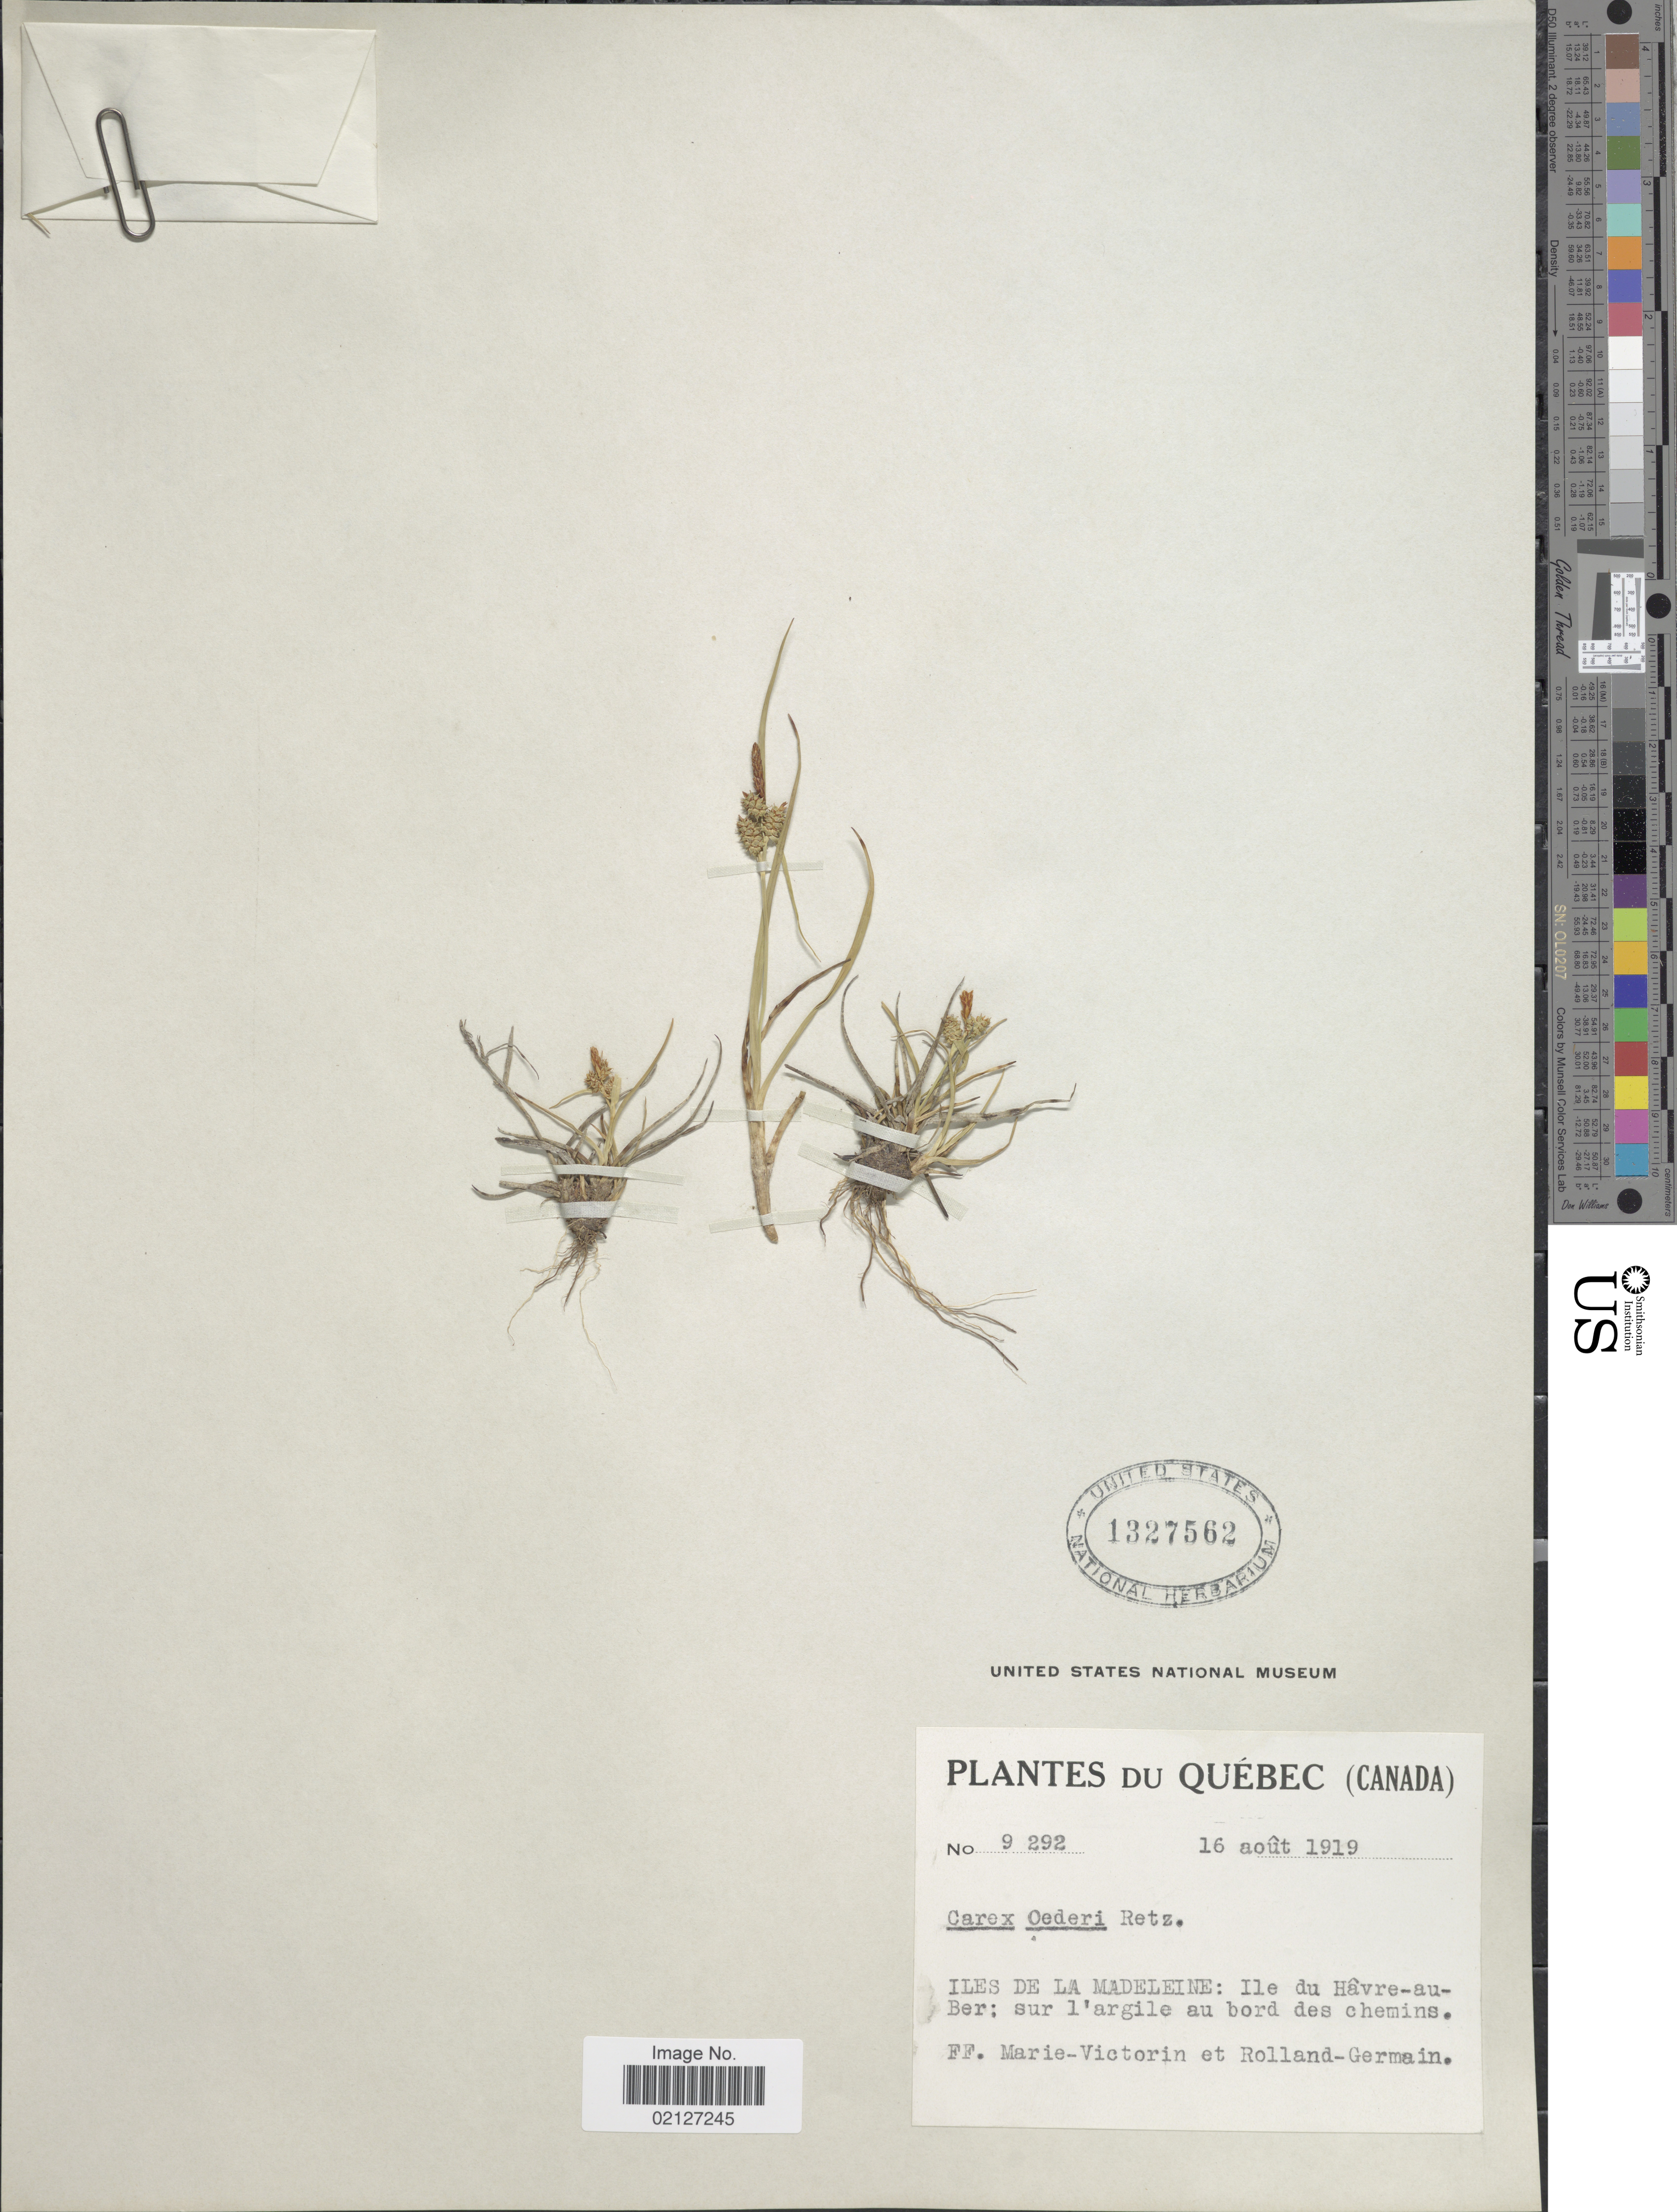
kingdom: Plantae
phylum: Tracheophyta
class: Liliopsida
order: Poales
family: Cyperaceae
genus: Carex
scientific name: Carex oederi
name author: Retz.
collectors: F. Marie-Victorin & Rolland-Germain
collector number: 9292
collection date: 1919-08-16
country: Canada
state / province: Quebec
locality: Iles de La Madeleine: Ile du Havre-au-Ber; sur l'argile au bord des chemins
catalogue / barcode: US 1327562